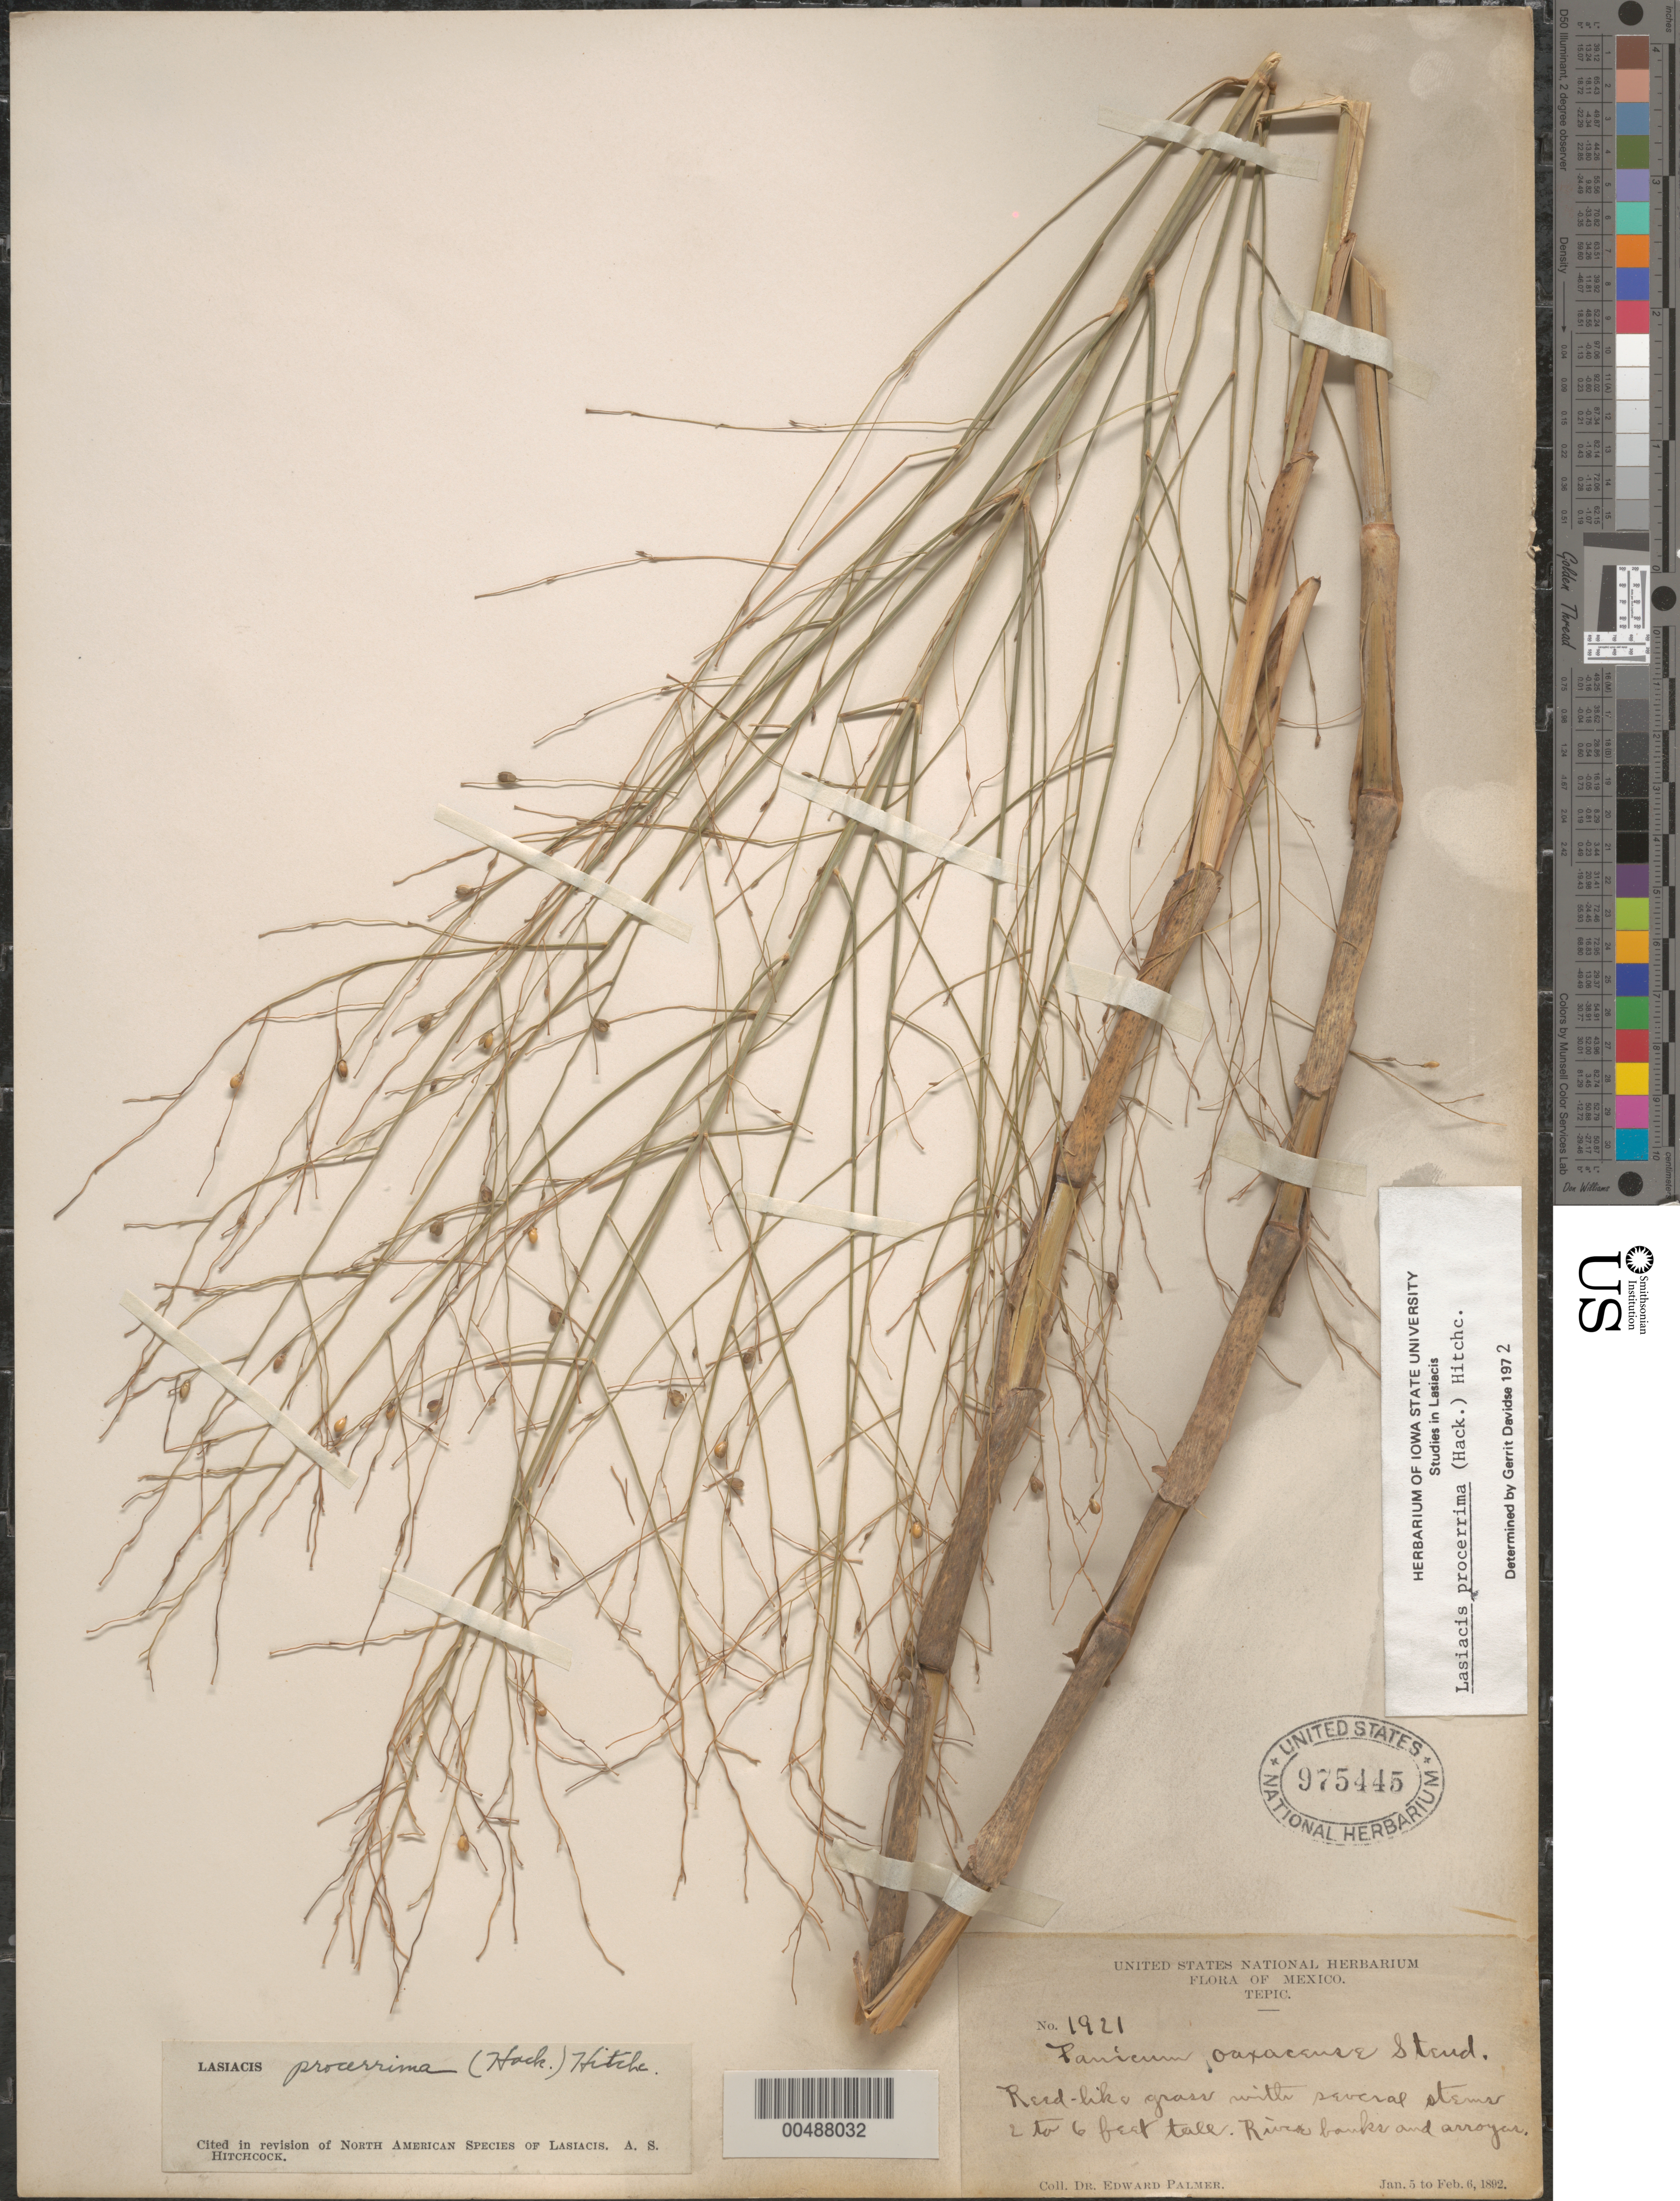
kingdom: Plantae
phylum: Tracheophyta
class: Liliopsida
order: Poales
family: Poaceae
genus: Lasiacis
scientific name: Lasiacis procerrima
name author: (Hack.) Hitchc.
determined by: Davidse, Gerrit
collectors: E. Palmer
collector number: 1921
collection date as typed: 5 Jan 1892 to 6 Feb 1892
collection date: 1892-01-05/1892-02-06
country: Mexico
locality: Tepic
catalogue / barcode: US 975445